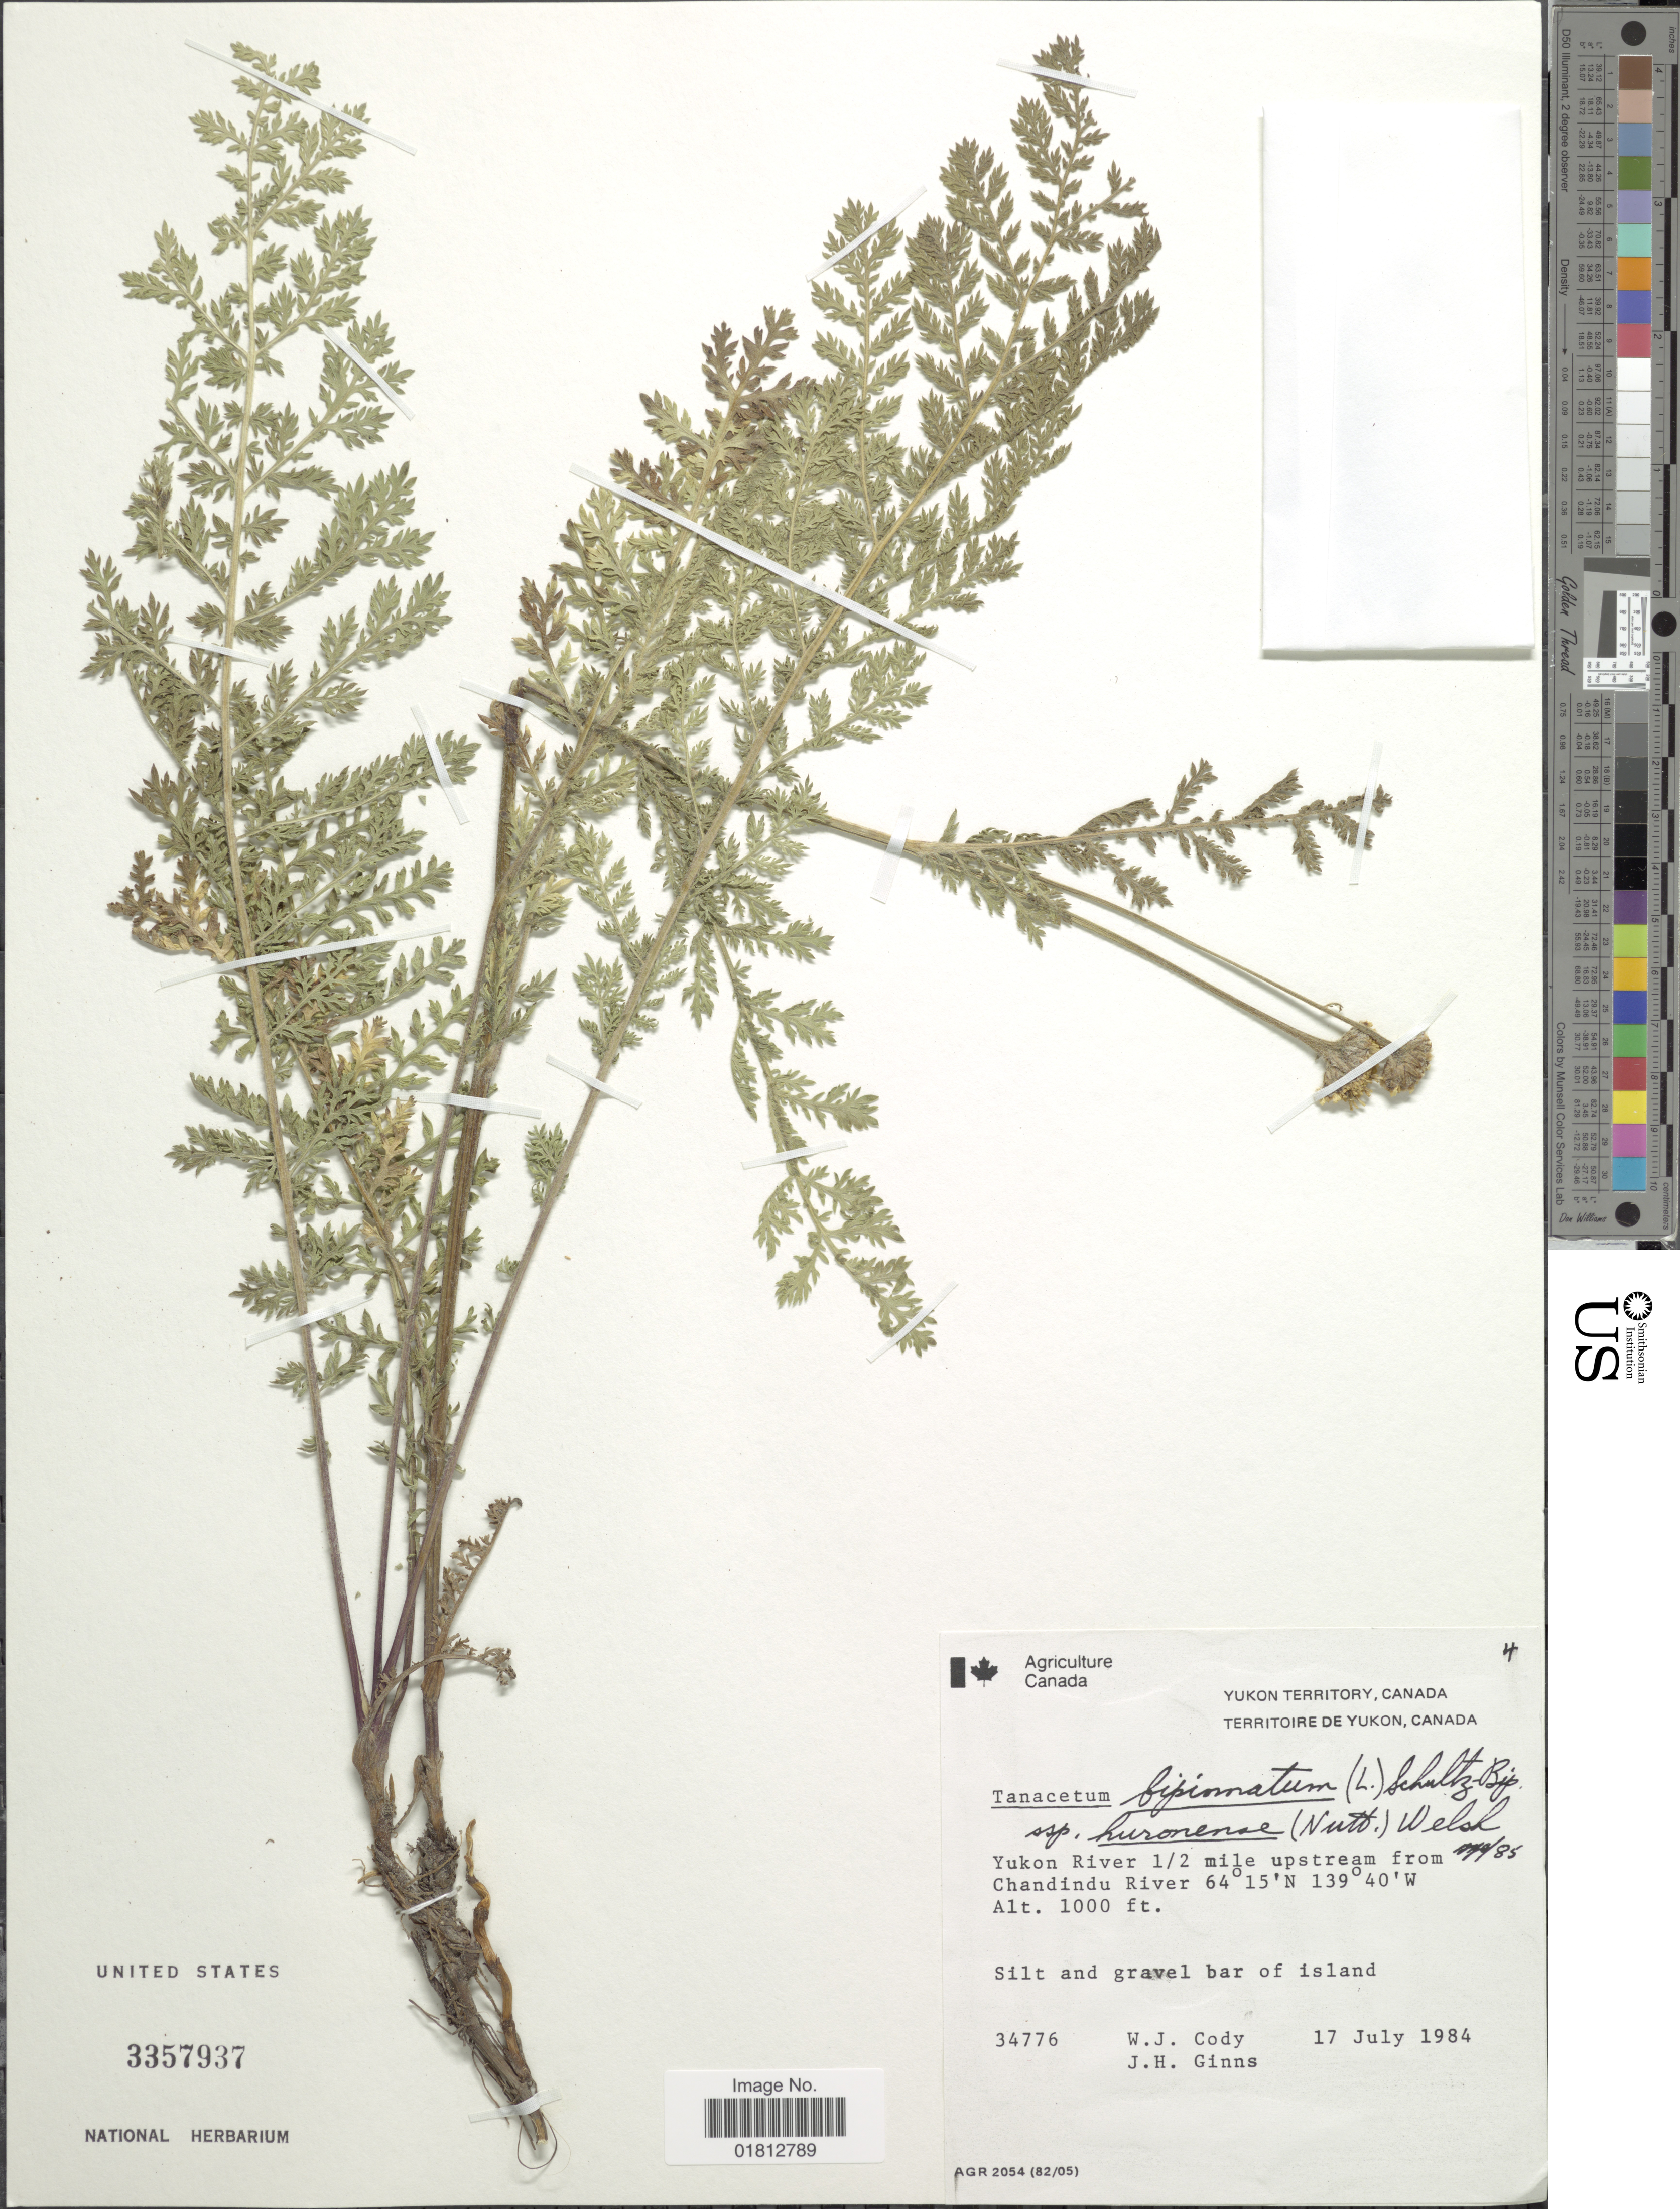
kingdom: Plantae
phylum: Tracheophyta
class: Magnoliopsida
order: Asterales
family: Asteraceae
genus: Tanacetum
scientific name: Tanacetum bipinnatum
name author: (L.) Sch. Bip.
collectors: W. Cody & J. Ginns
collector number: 34776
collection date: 1984-07-17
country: Canada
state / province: Yukon Territory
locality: Yukon River 1/2 mile upstream from Chandindu River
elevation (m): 305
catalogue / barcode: US 3357937